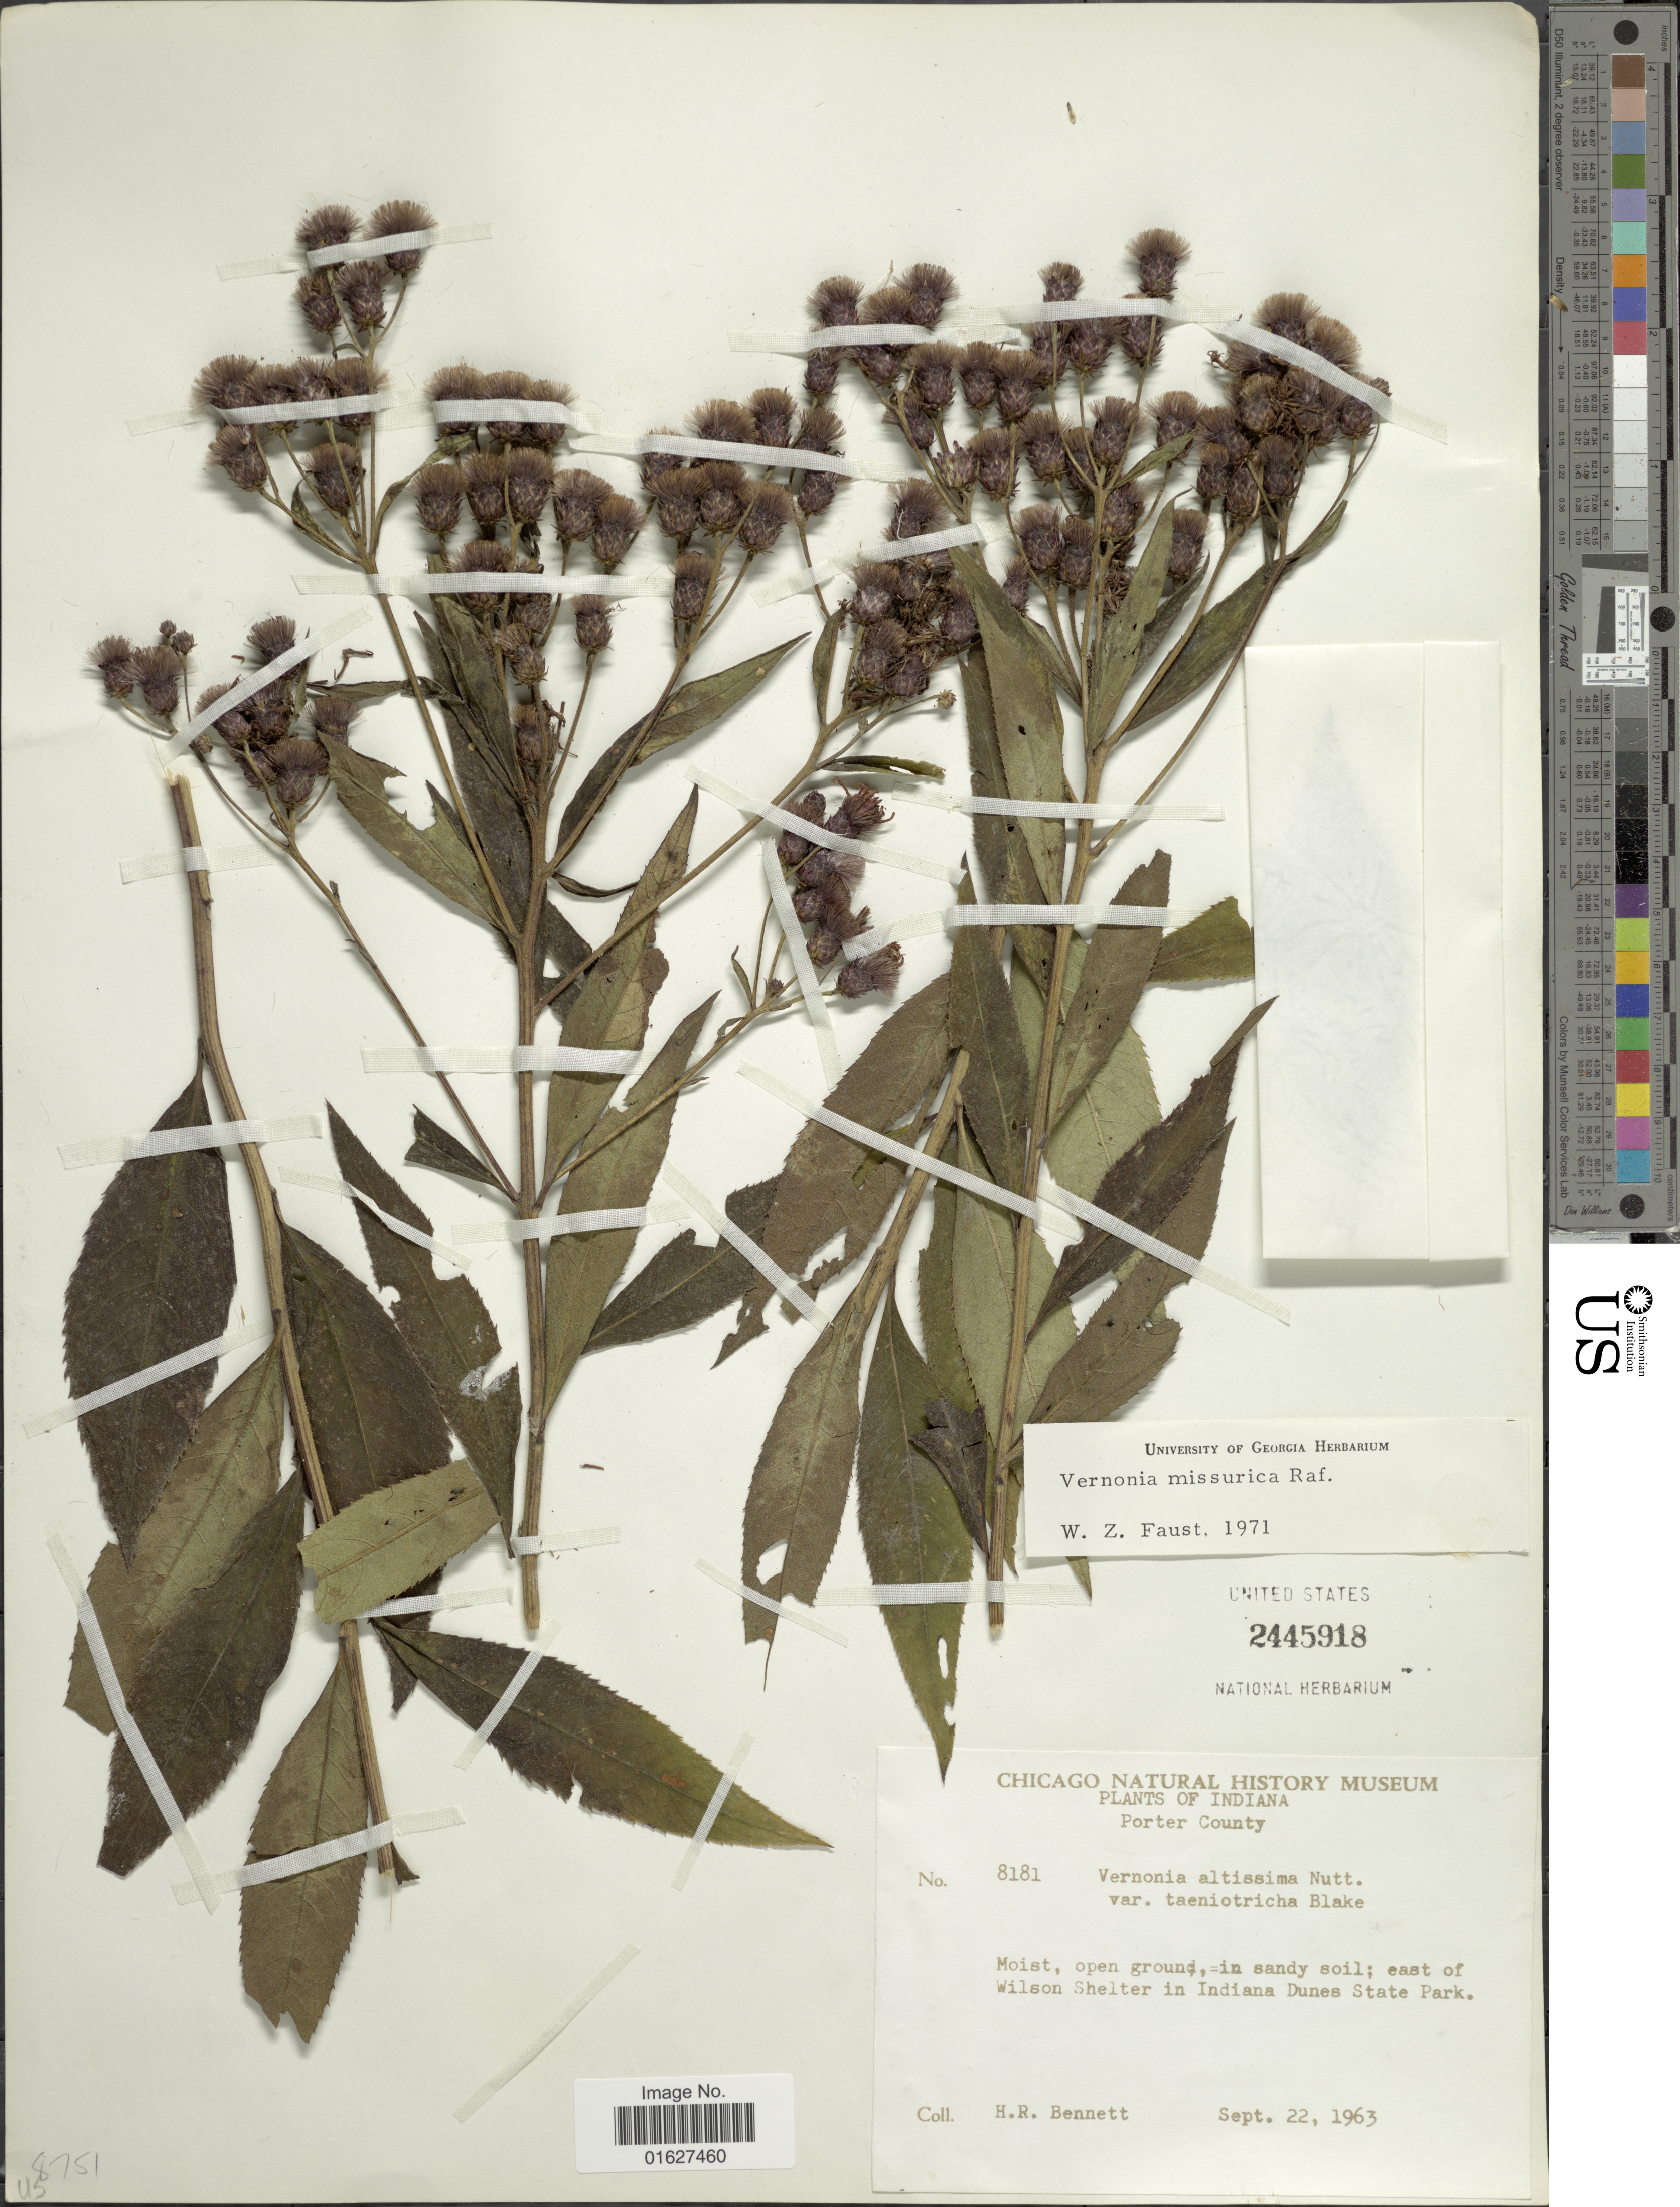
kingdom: Plantae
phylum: Tracheophyta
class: Magnoliopsida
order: Asterales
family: Asteraceae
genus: Vernonia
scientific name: Vernonia missurica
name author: Raf.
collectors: H. R. Bennett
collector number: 8181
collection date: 1963-09-22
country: United States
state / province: Indiana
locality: Indiana. Porter County. east of Wilson Shelter in Indiana Dunes State Park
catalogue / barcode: US 2445918